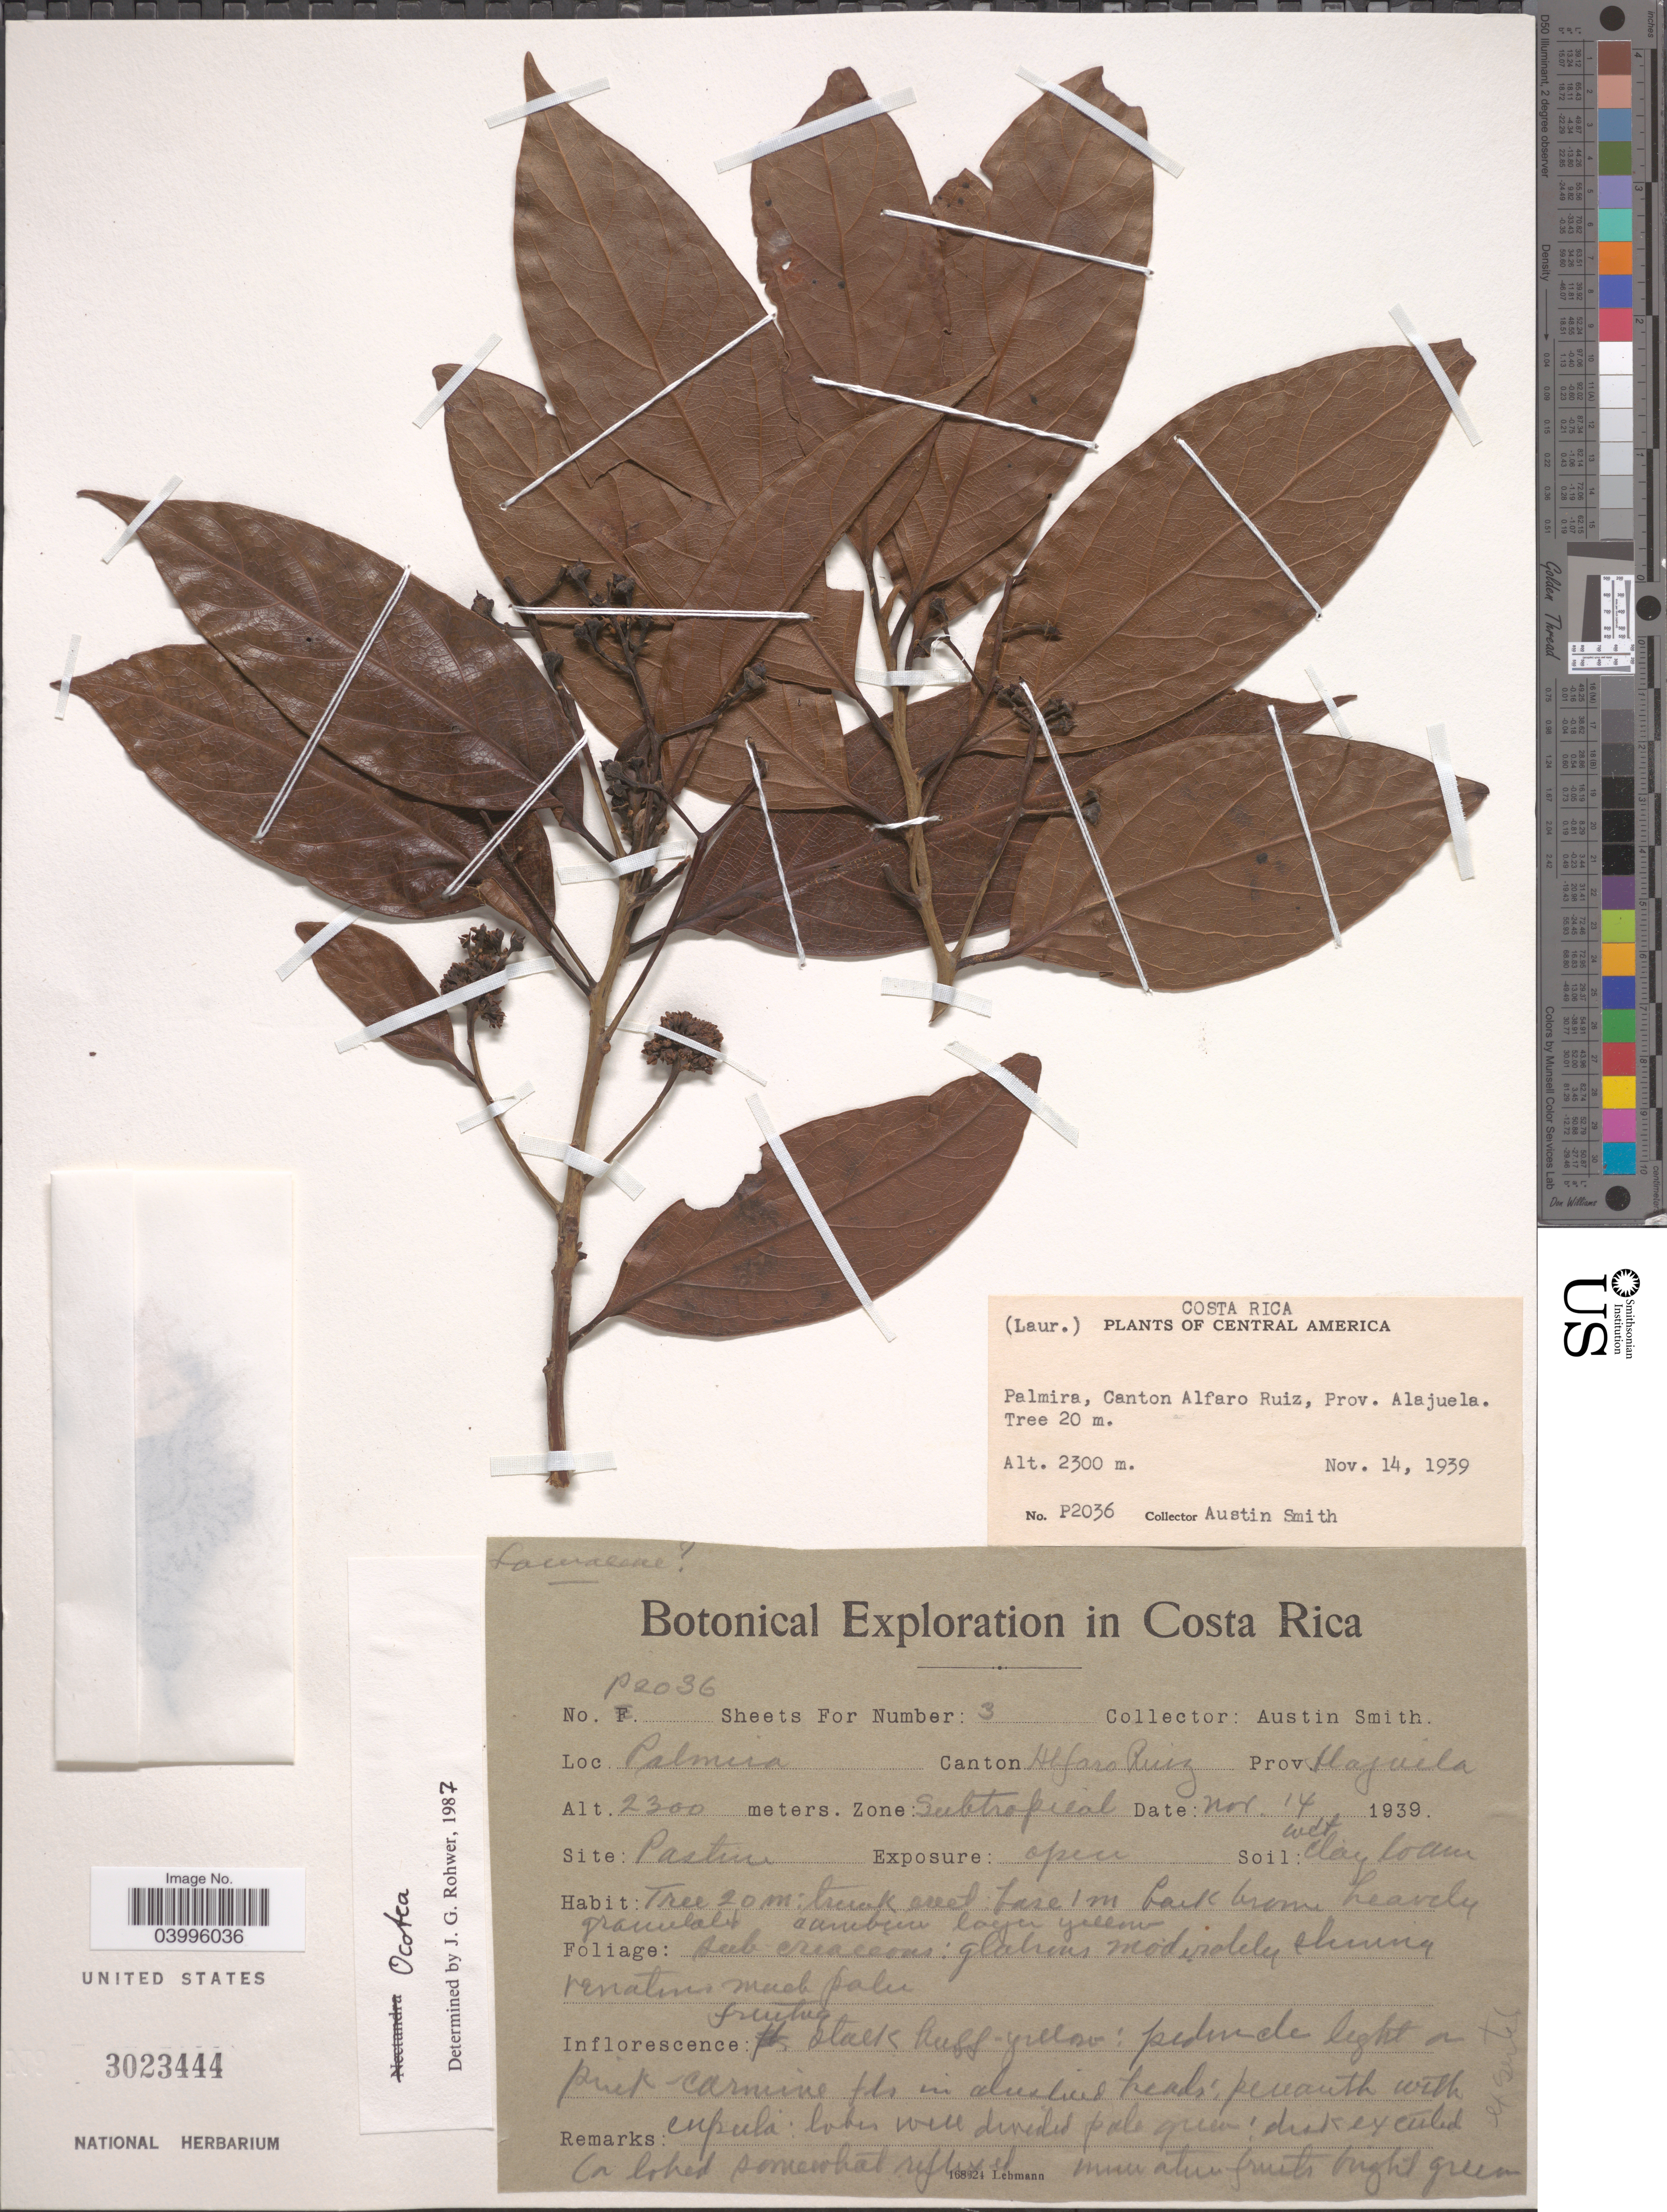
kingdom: Plantae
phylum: Tracheophyta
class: Magnoliopsida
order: Laurales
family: Lauraceae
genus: Ocotea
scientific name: Ocotea sp.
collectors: Aust P. Smith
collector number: P2036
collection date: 1939-11-14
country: Costa Rica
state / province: Alajuela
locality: Palmira, Canton Alfaro Ruiz. Zone: Subtropical.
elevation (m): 2300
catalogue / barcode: US 3023444